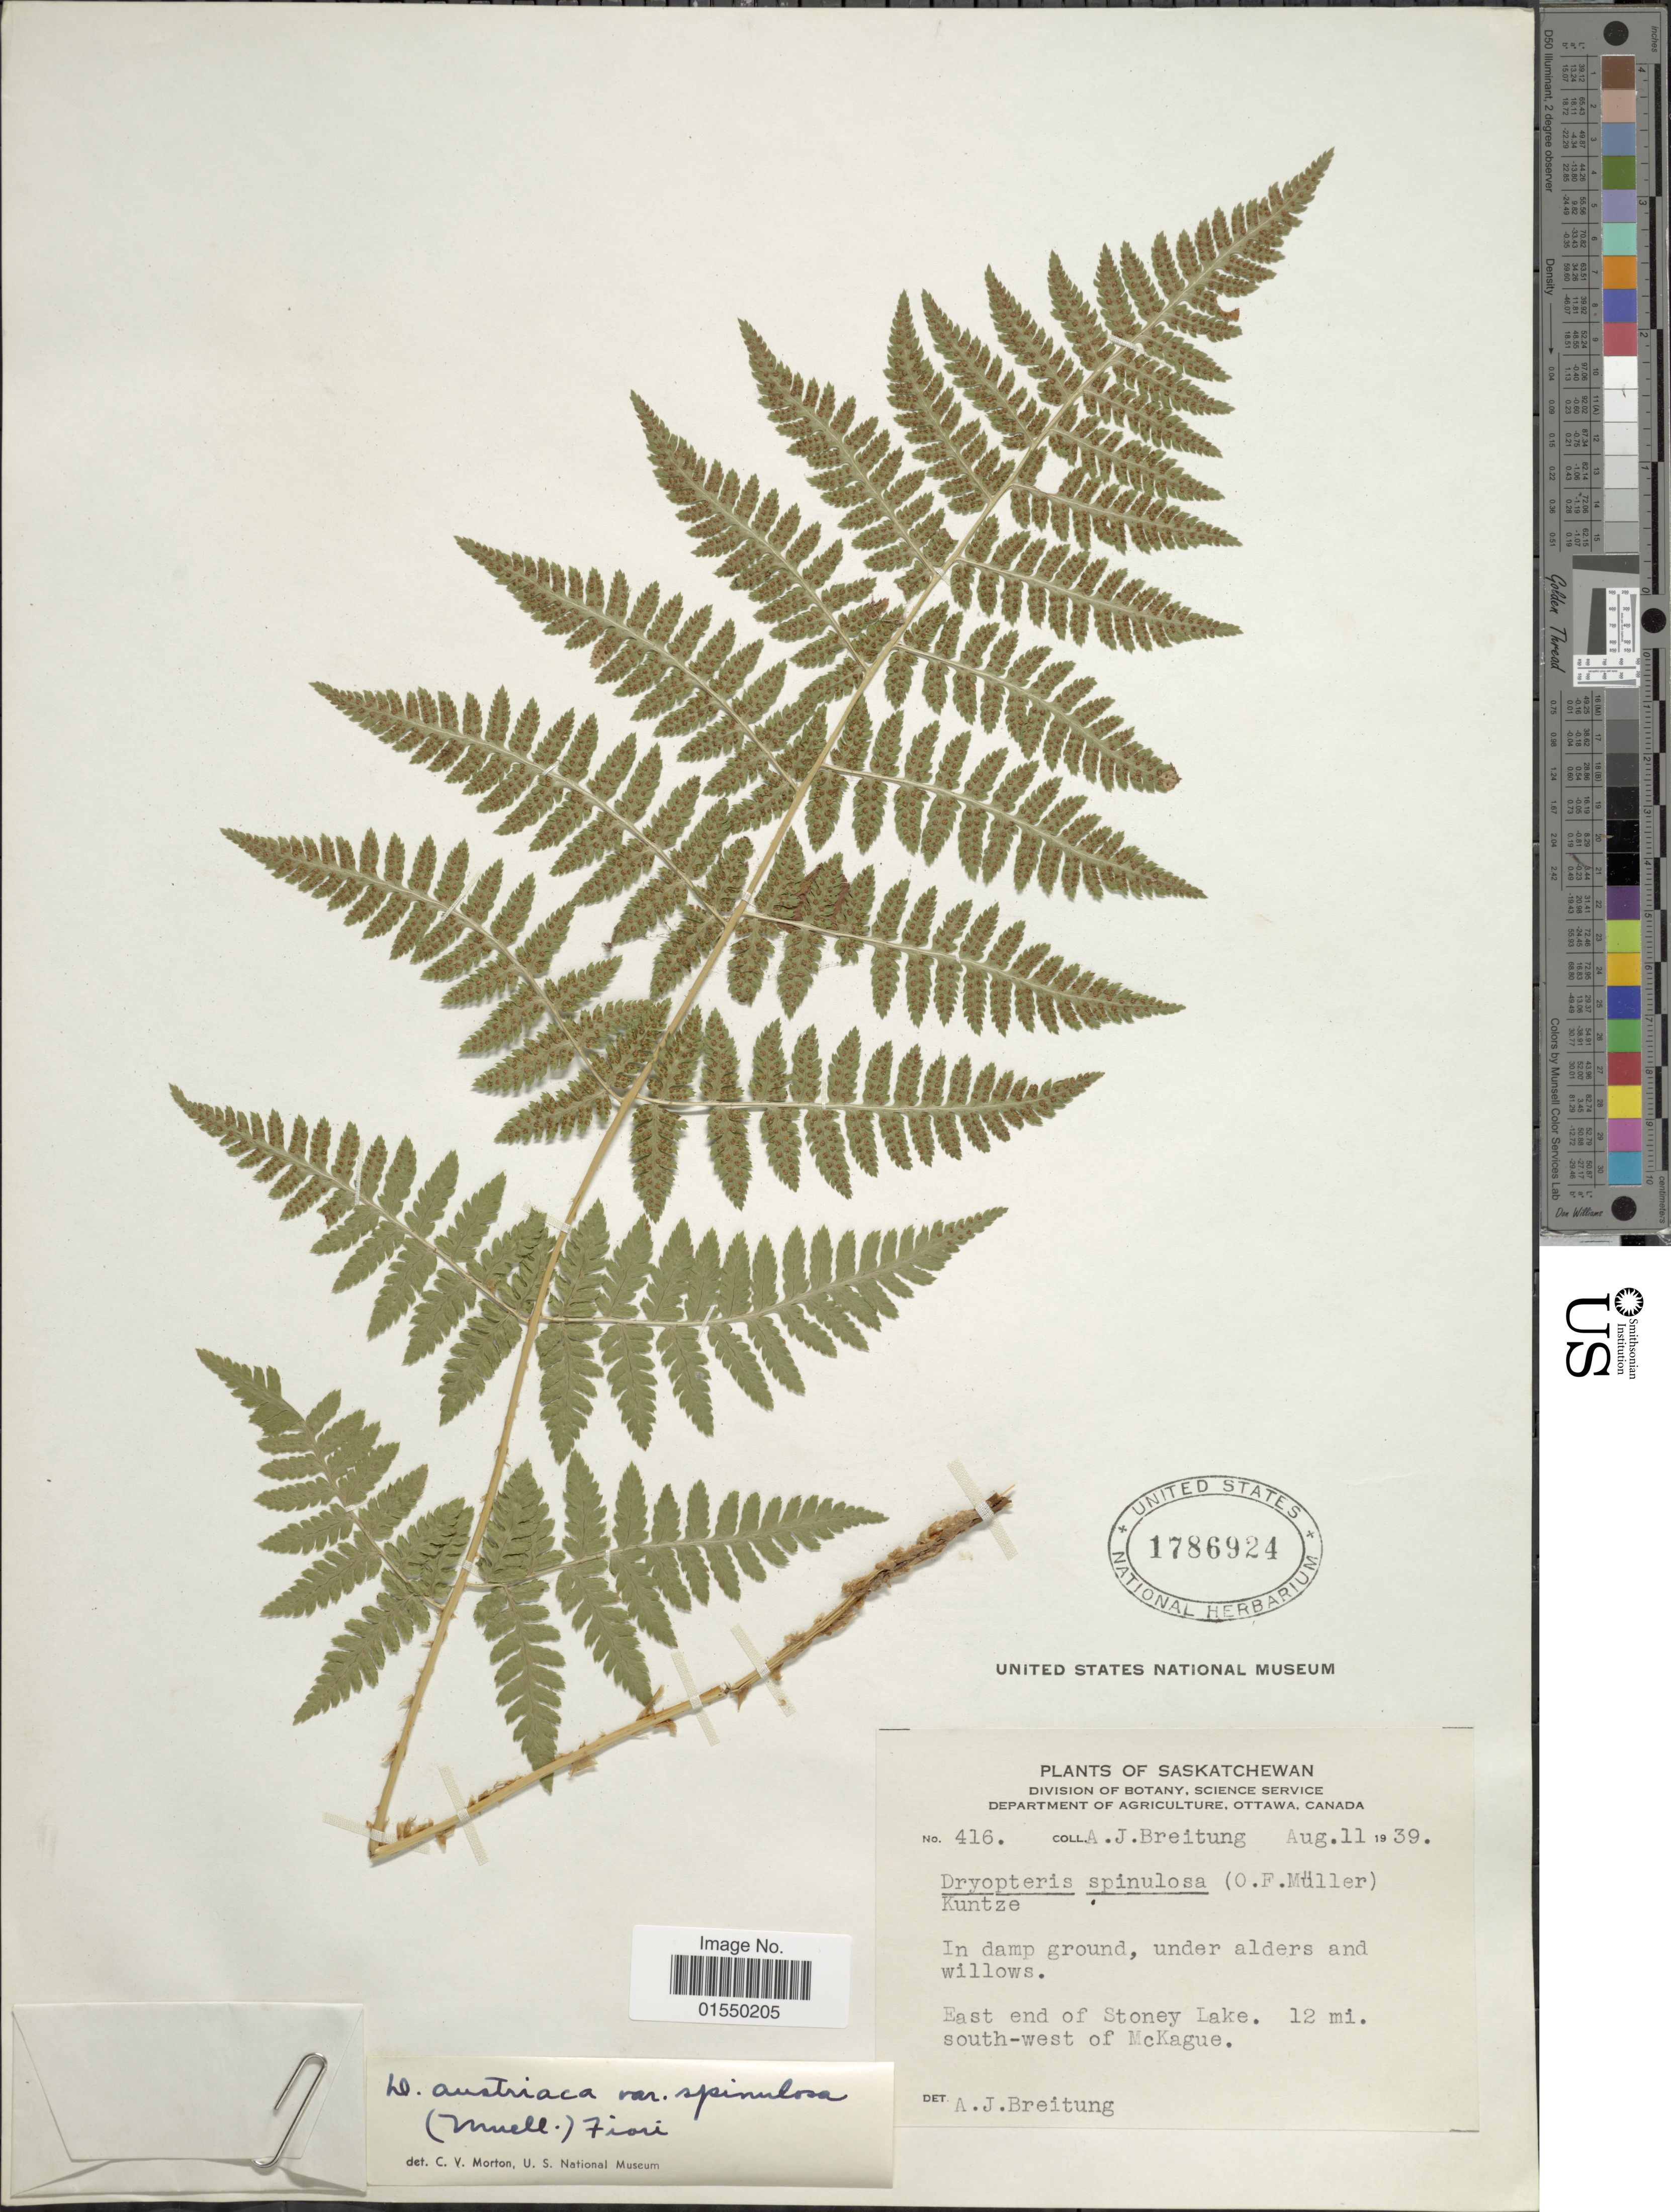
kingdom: Plantae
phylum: Tracheophyta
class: Polypodiopsida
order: Polypodiales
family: Dryopteridaceae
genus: Dryopteris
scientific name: Dryopteris carthusiana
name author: (Villars) H.P. Fuchs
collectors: A. Breitung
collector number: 416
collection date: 1939-08-11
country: Canada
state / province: Saskatchewan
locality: East end of Stoney Lake, 12 mi. south-west of McKague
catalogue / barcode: US 1786924